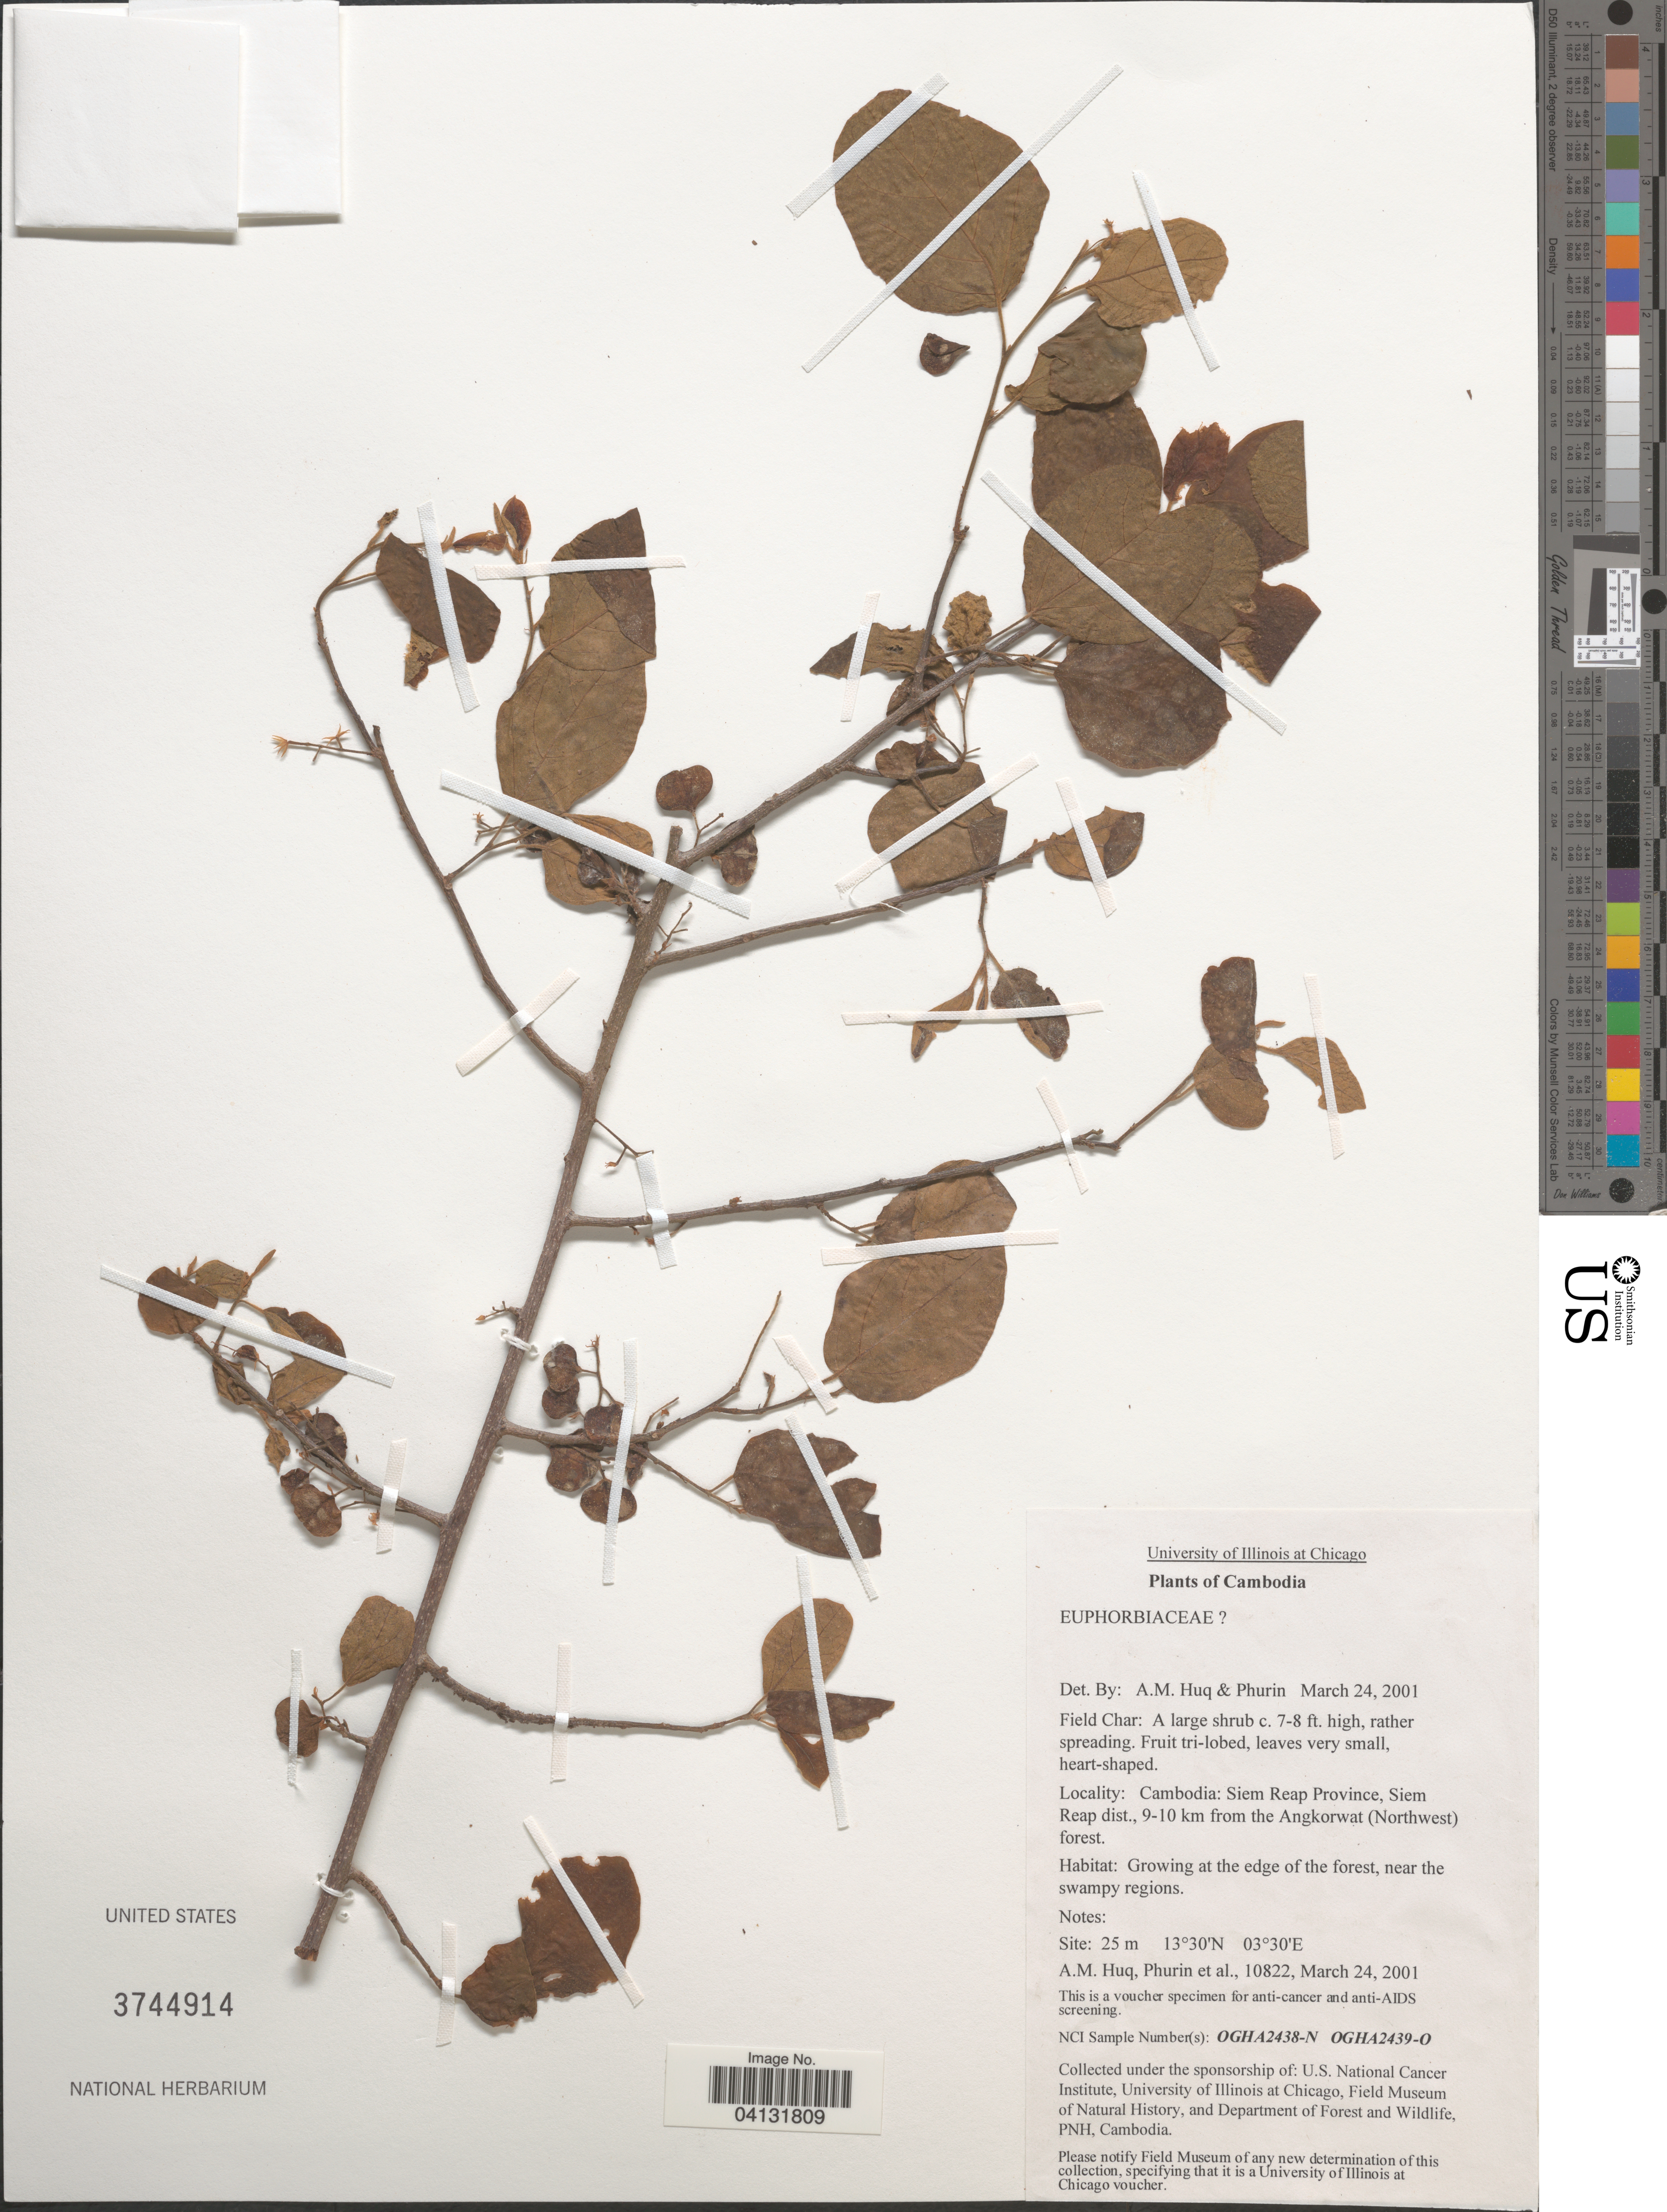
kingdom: Plantae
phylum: Tracheophyta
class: Magnoliopsida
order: Malpighiales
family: Euphorbiaceae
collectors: A. M. Huq, -. Phurin & et al.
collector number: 10822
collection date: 2001-03-24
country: Cambodia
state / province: Siĕm Réab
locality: Siem Reap Province, Siem Reap dist., 9-10 km from the Angkorwat (Northwest) forest.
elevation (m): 25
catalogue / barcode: US 3744914